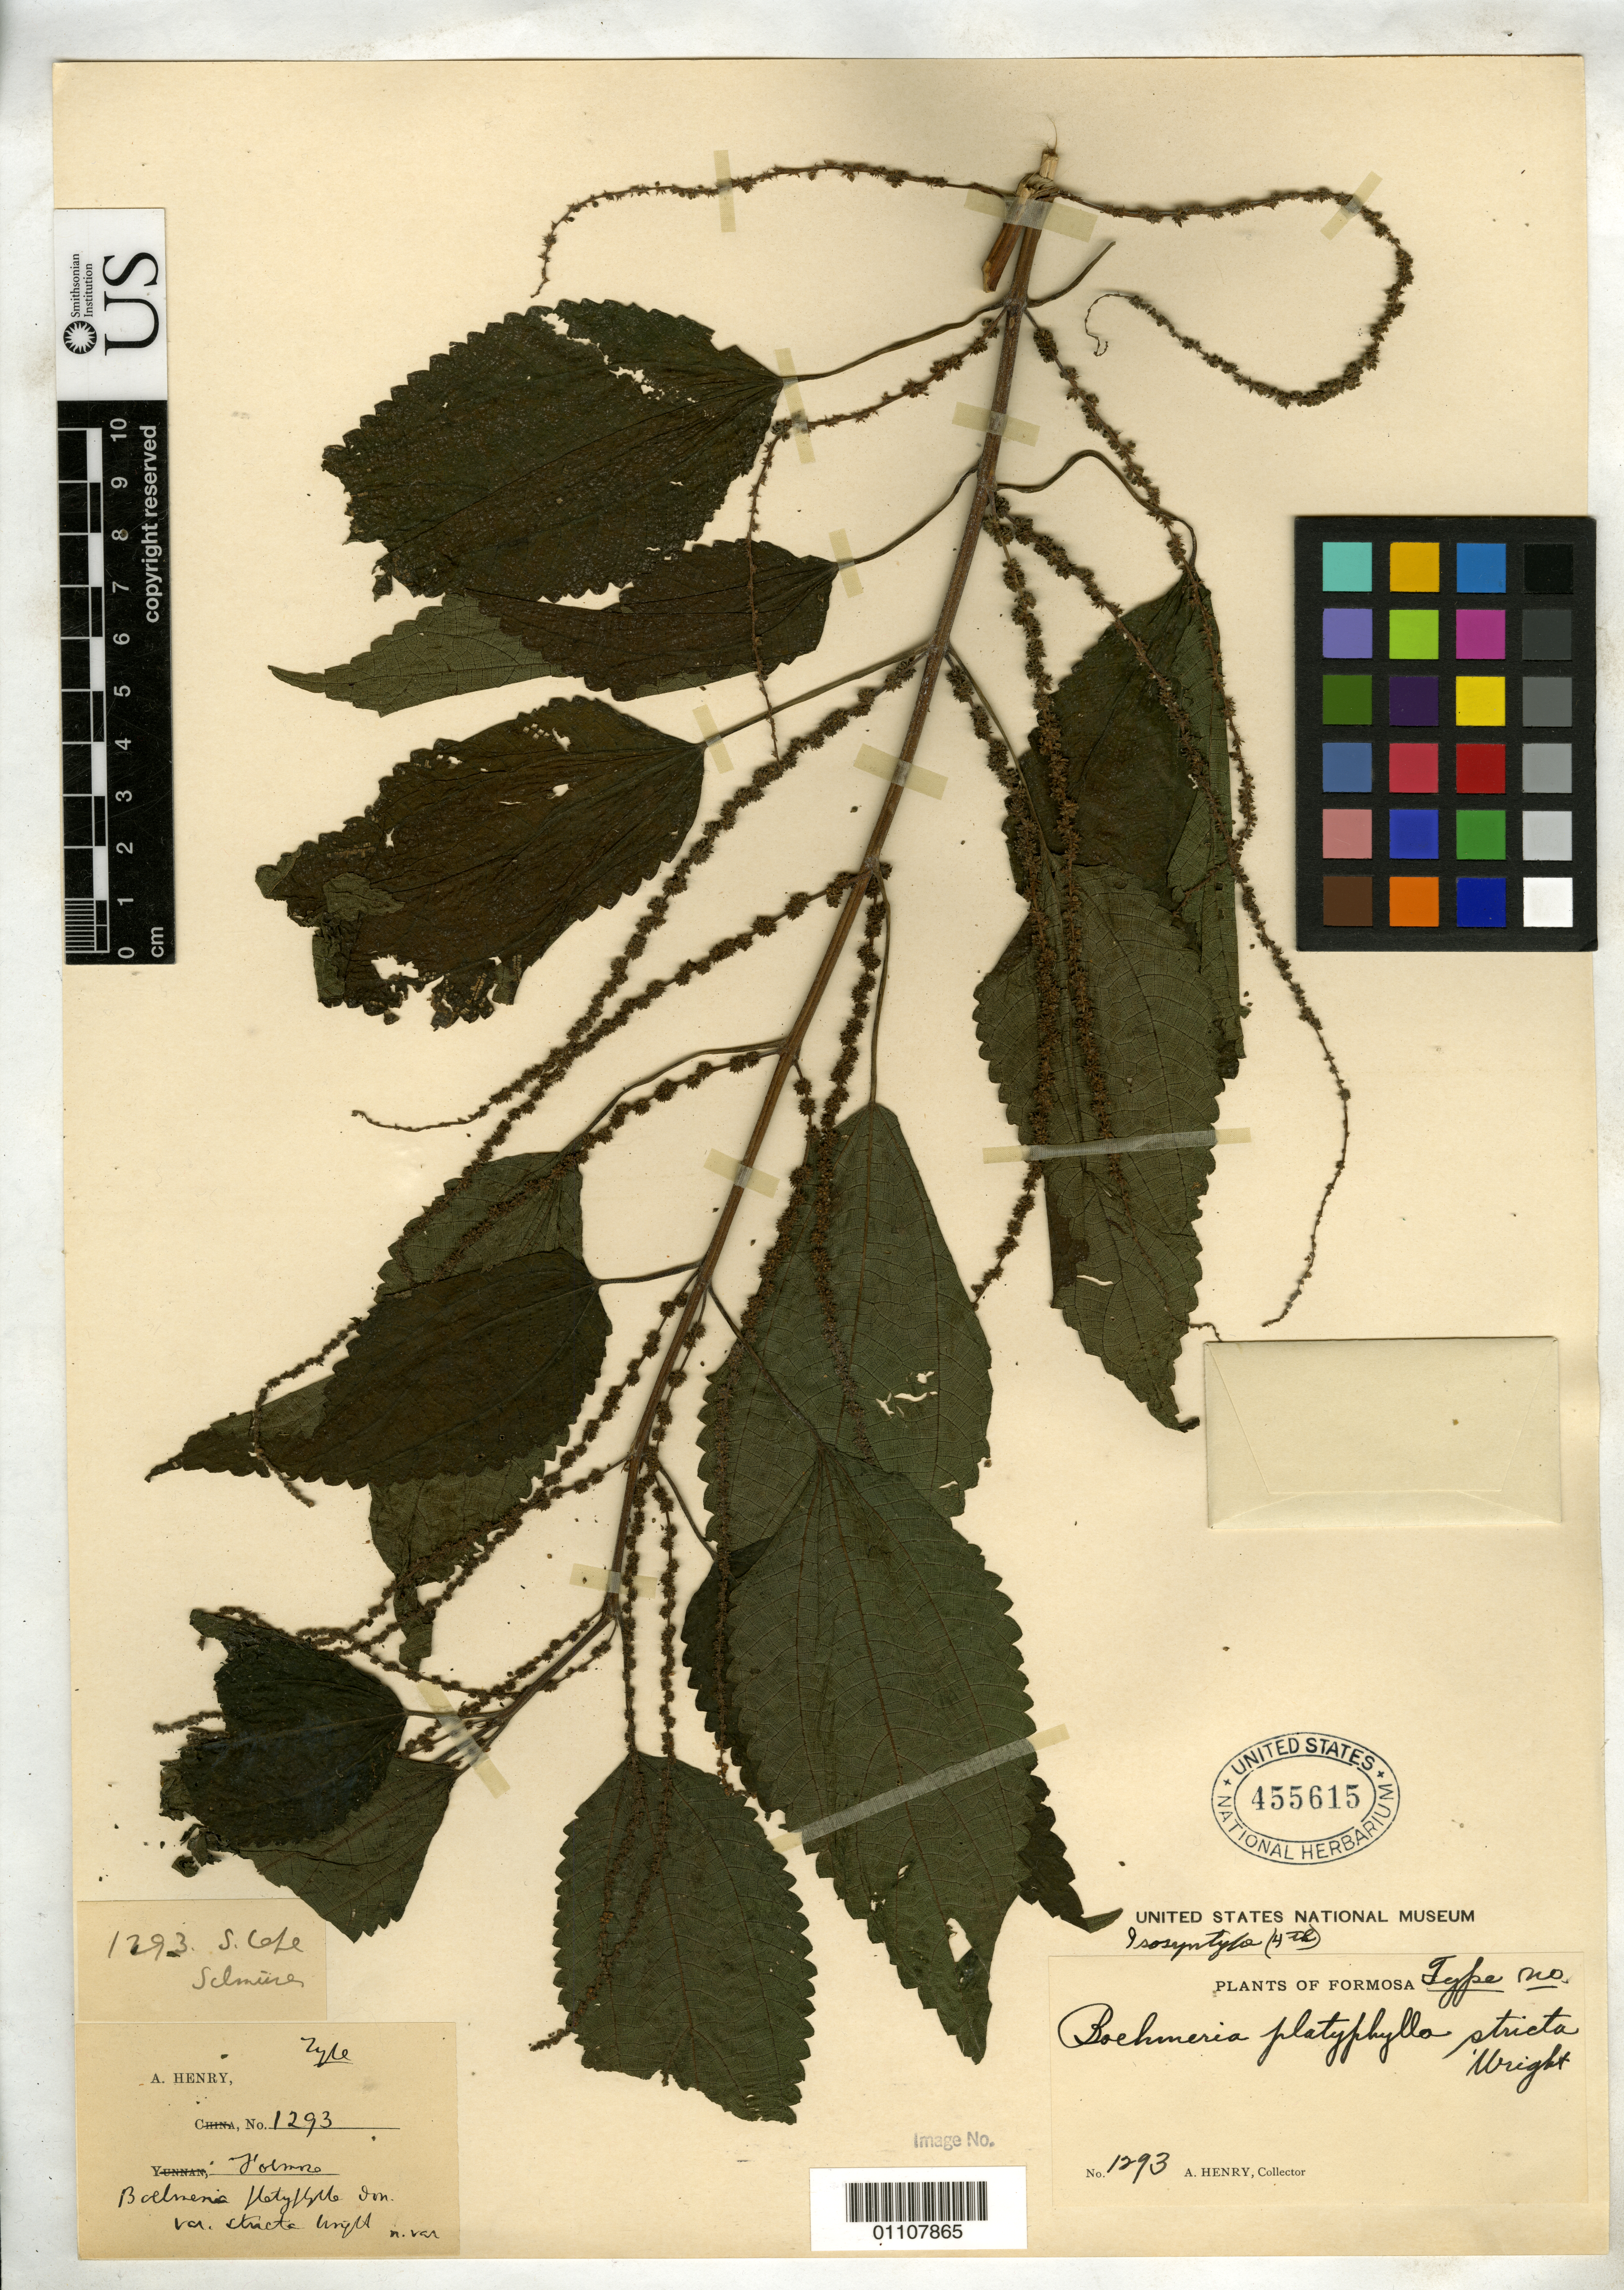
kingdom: Plantae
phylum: Tracheophyta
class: Magnoliopsida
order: Rosales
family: Urticaceae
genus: Boehmeria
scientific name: Boehmeria platyphylla var. stricta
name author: C.H. Wright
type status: Syntype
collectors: A. Henry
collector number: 1293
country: Taiwan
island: Taiwan [Formosa]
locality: S. Cape. Schmuser.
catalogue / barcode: US 455615